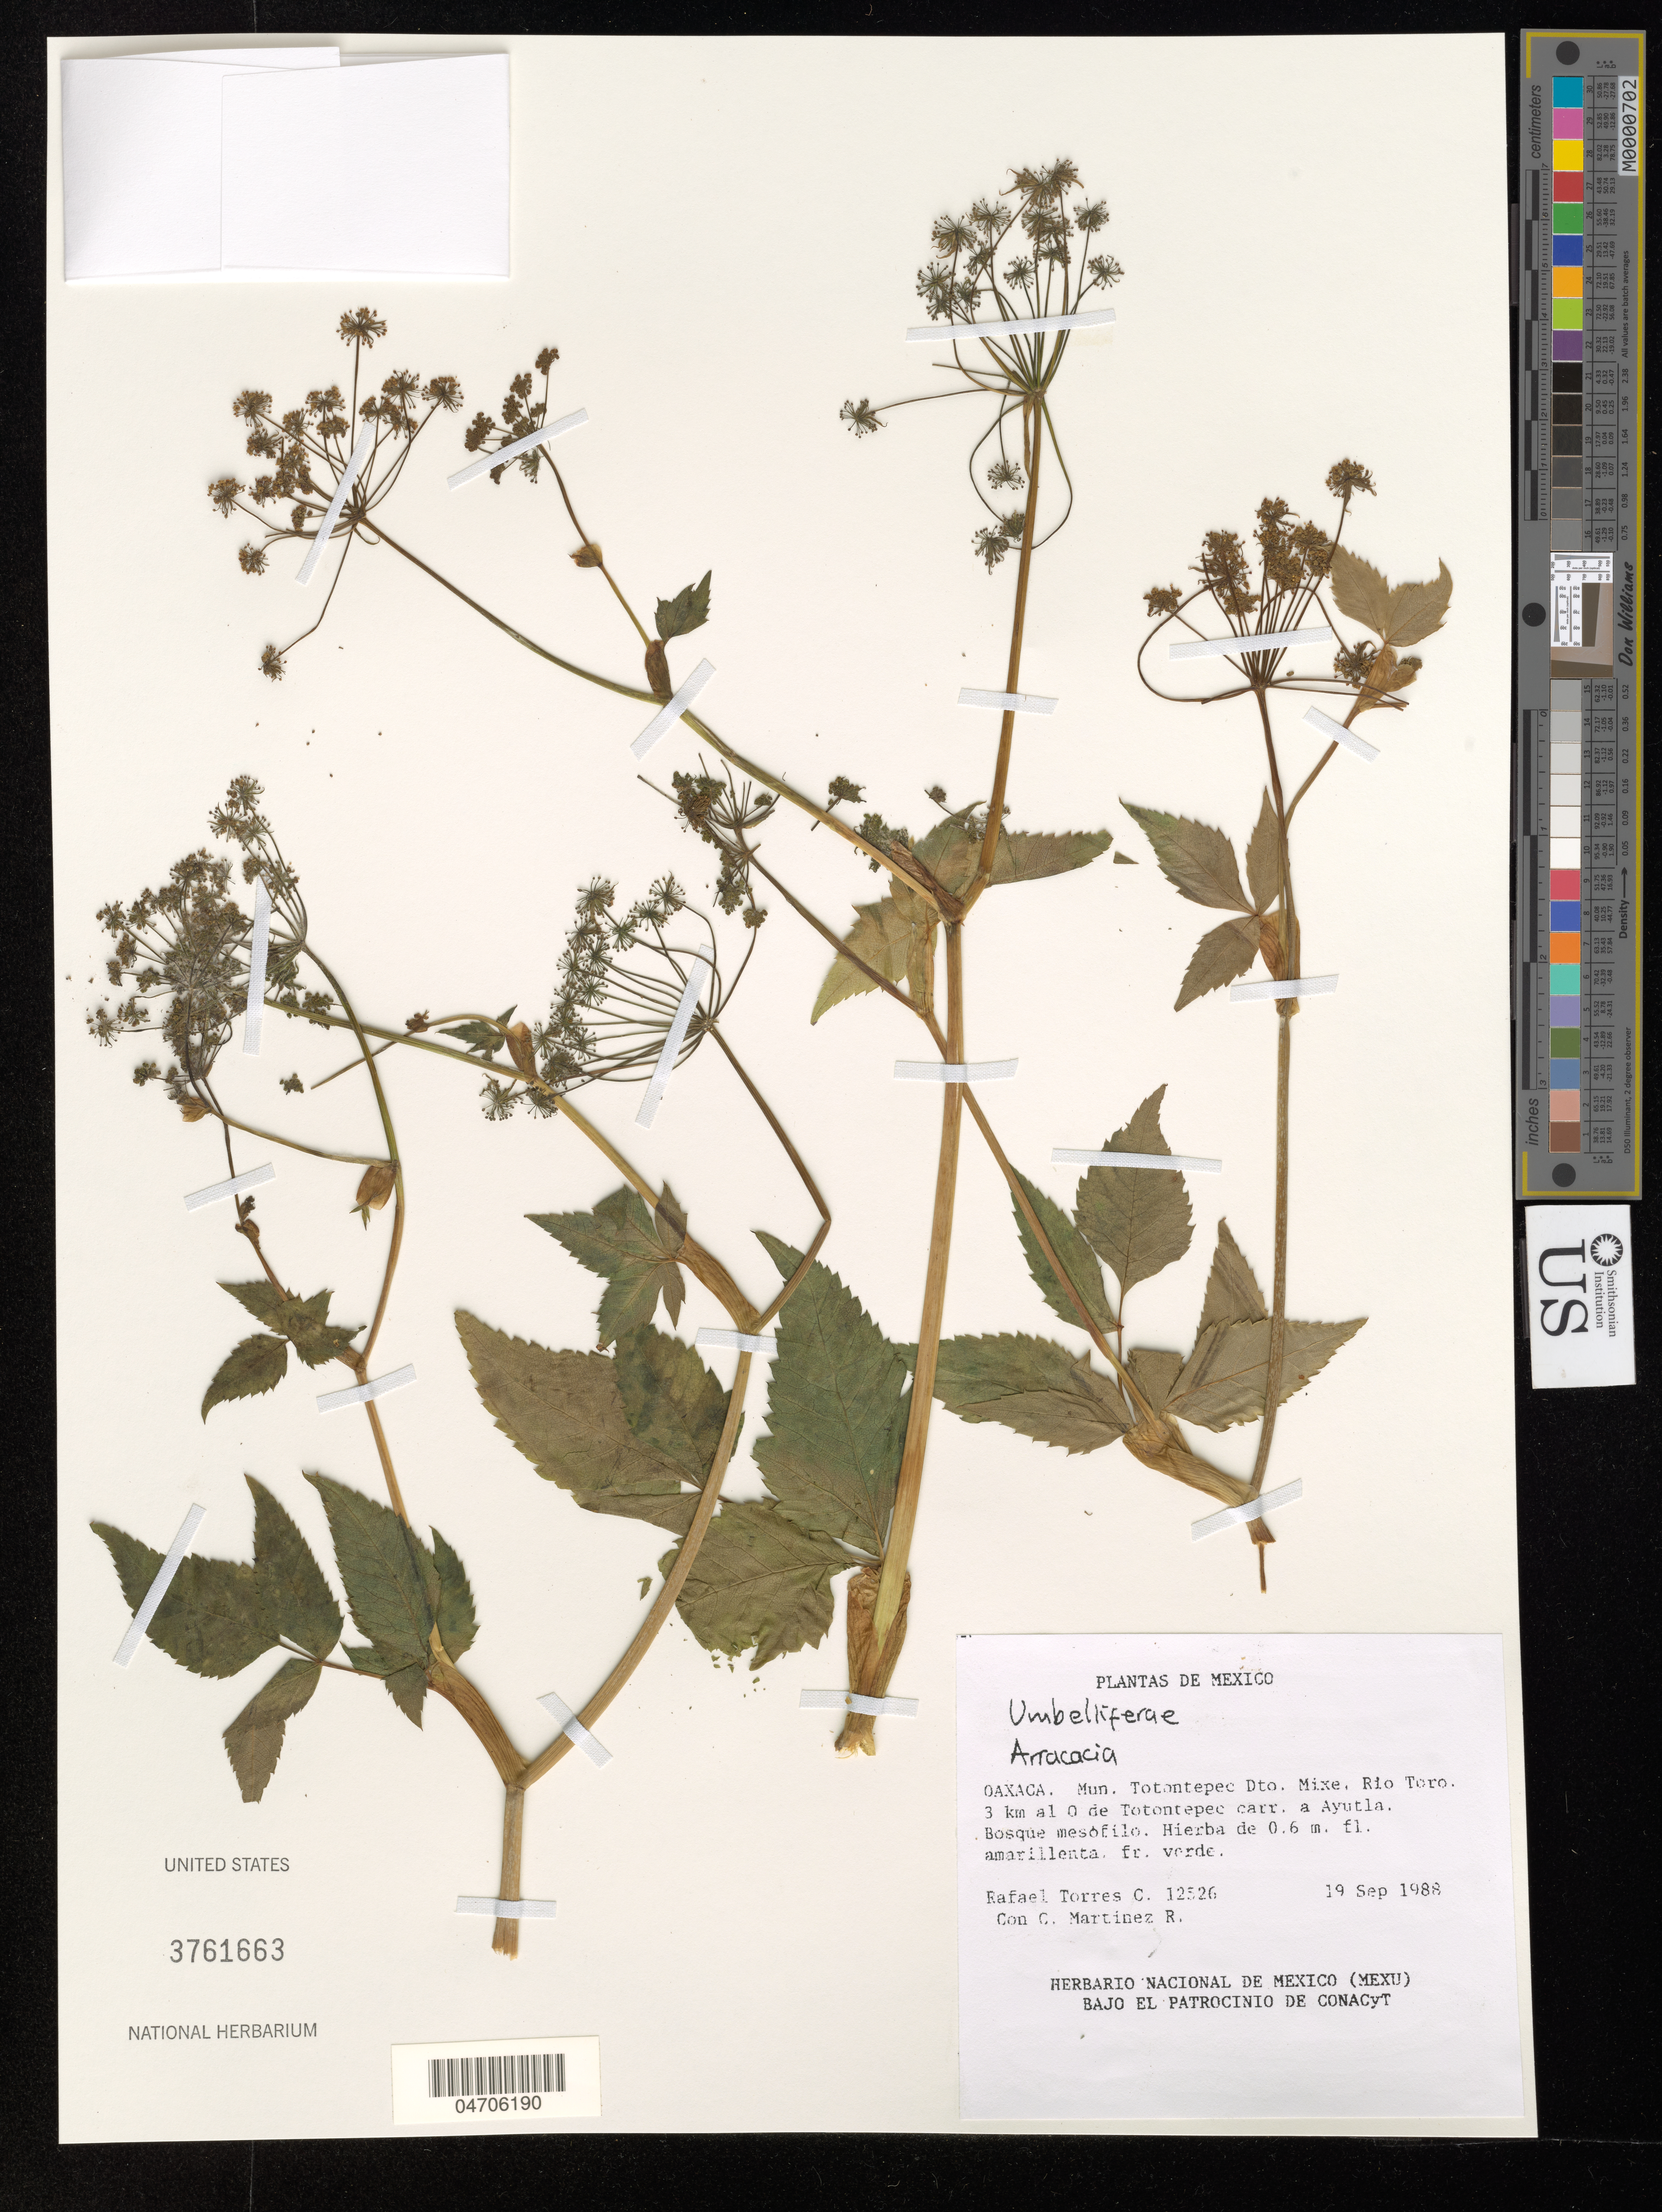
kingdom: Plantae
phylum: Tracheophyta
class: Magnoliopsida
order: Apiales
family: Apiaceae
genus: Arracacia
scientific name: Arracacia sp.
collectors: R. Torres C. & C. Martínez R.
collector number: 12526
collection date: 1988-09-19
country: Mexico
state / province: Oaxaca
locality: Mun. Totontepec Dto. Mixe, Rio Toro. 3 km al O de Totontepec carr. a Ayutla.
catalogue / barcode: US 3761663